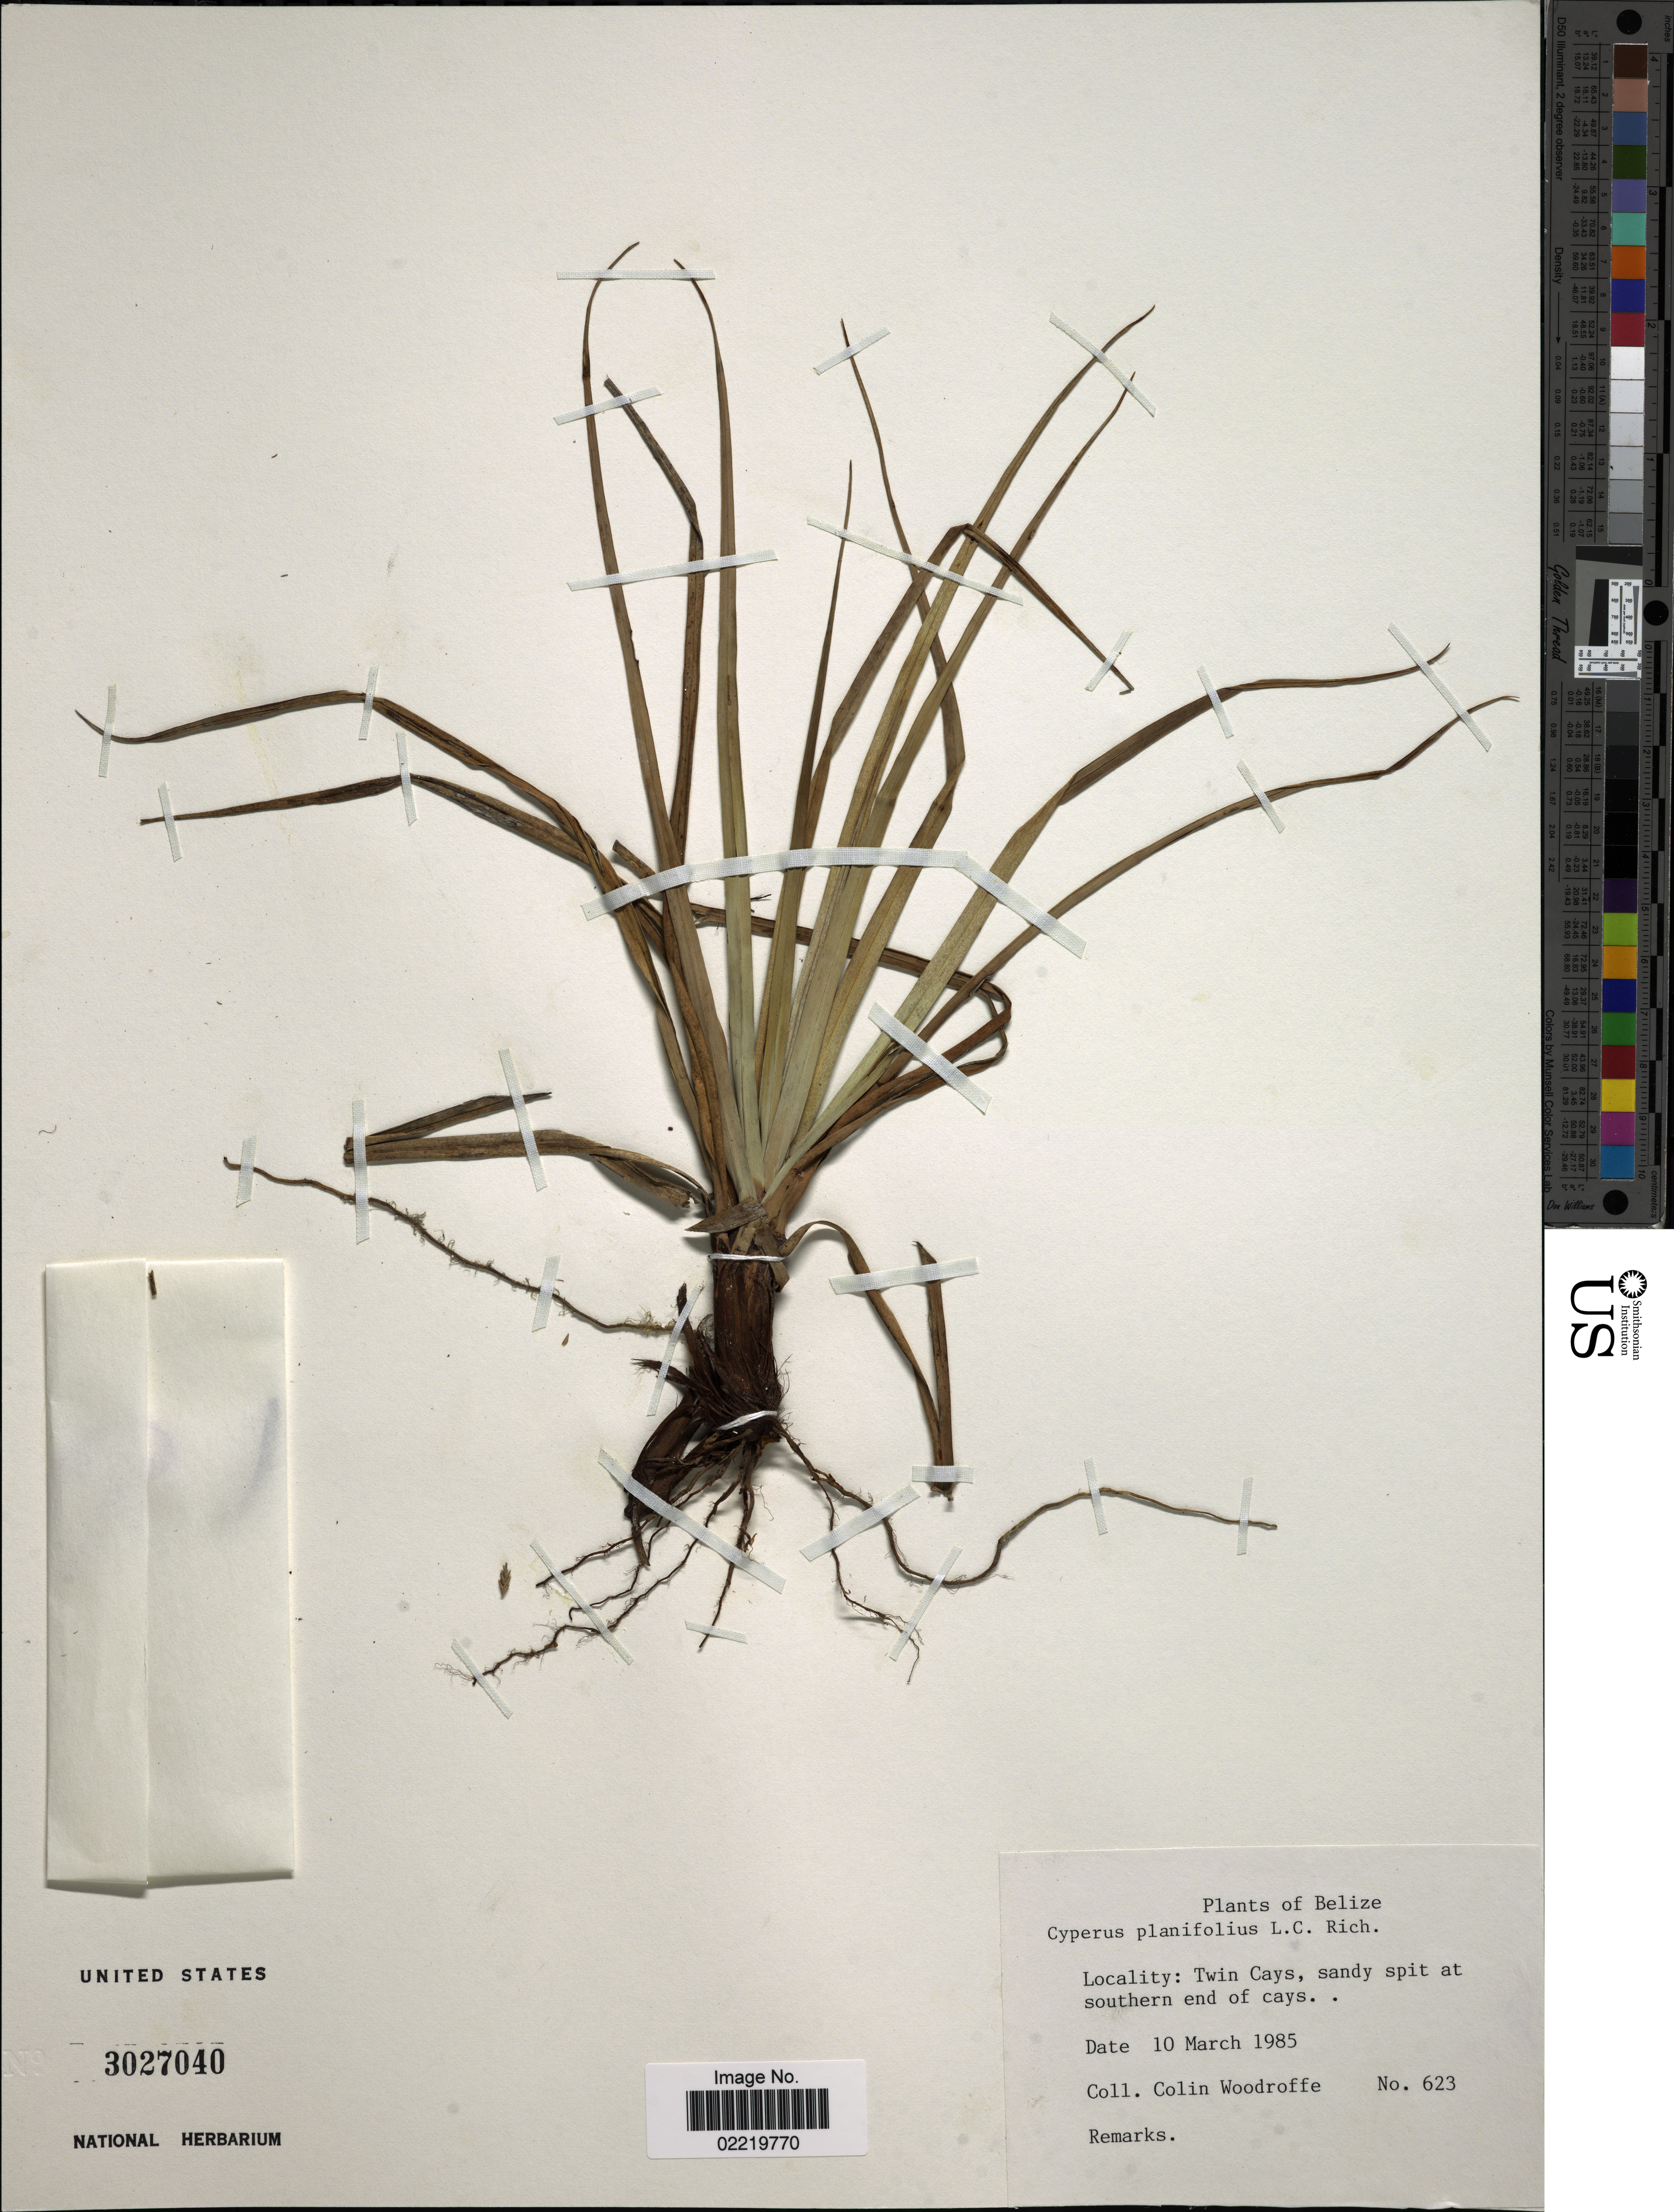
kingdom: Plantae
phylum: Tracheophyta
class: Liliopsida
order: Poales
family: Cyperaceae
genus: Cyperus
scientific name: Cyperus planifolius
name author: Rich.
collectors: C. Woodroffe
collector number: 623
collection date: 1985-03-10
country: Belize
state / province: Belize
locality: Twin Cays, sandy spit at southern end of cays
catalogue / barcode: US 3027040